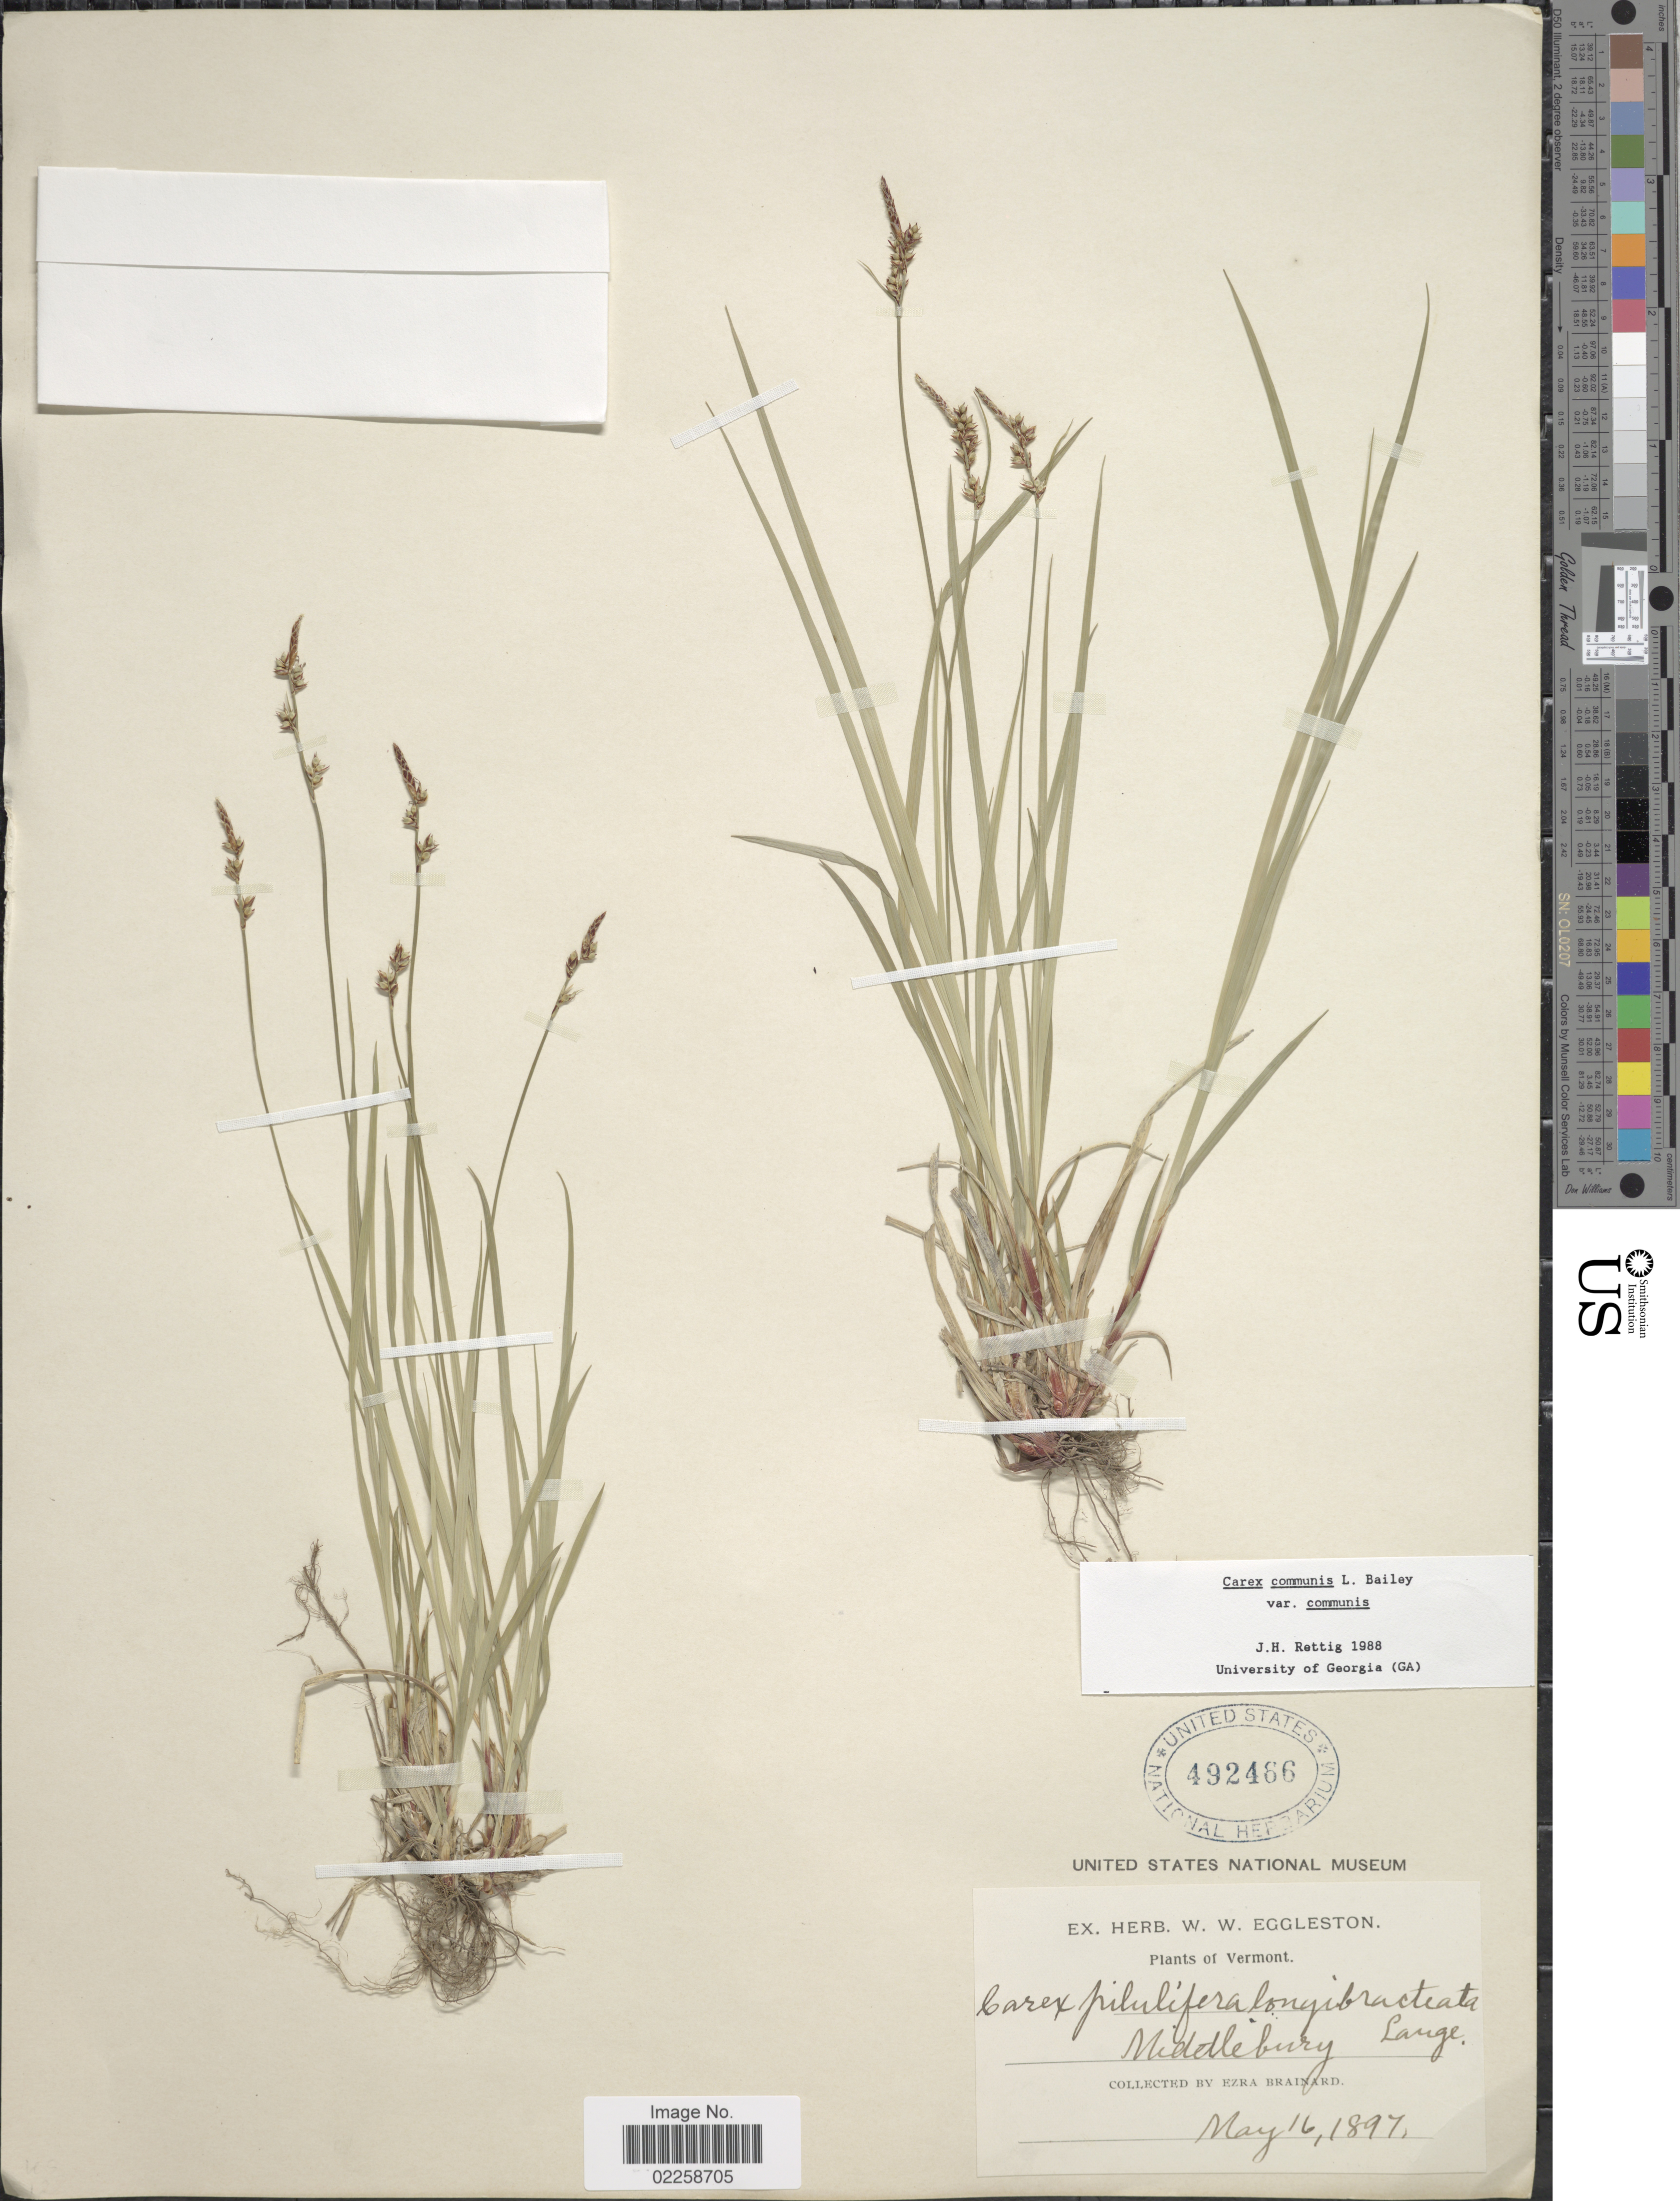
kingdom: Plantae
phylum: Tracheophyta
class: Liliopsida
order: Poales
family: Cyperaceae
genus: Carex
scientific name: Carex communis var. communis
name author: L.H. Bailey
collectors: E. Brainard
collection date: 1897-05-16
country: United States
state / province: Vermont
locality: Middlebury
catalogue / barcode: US 492466